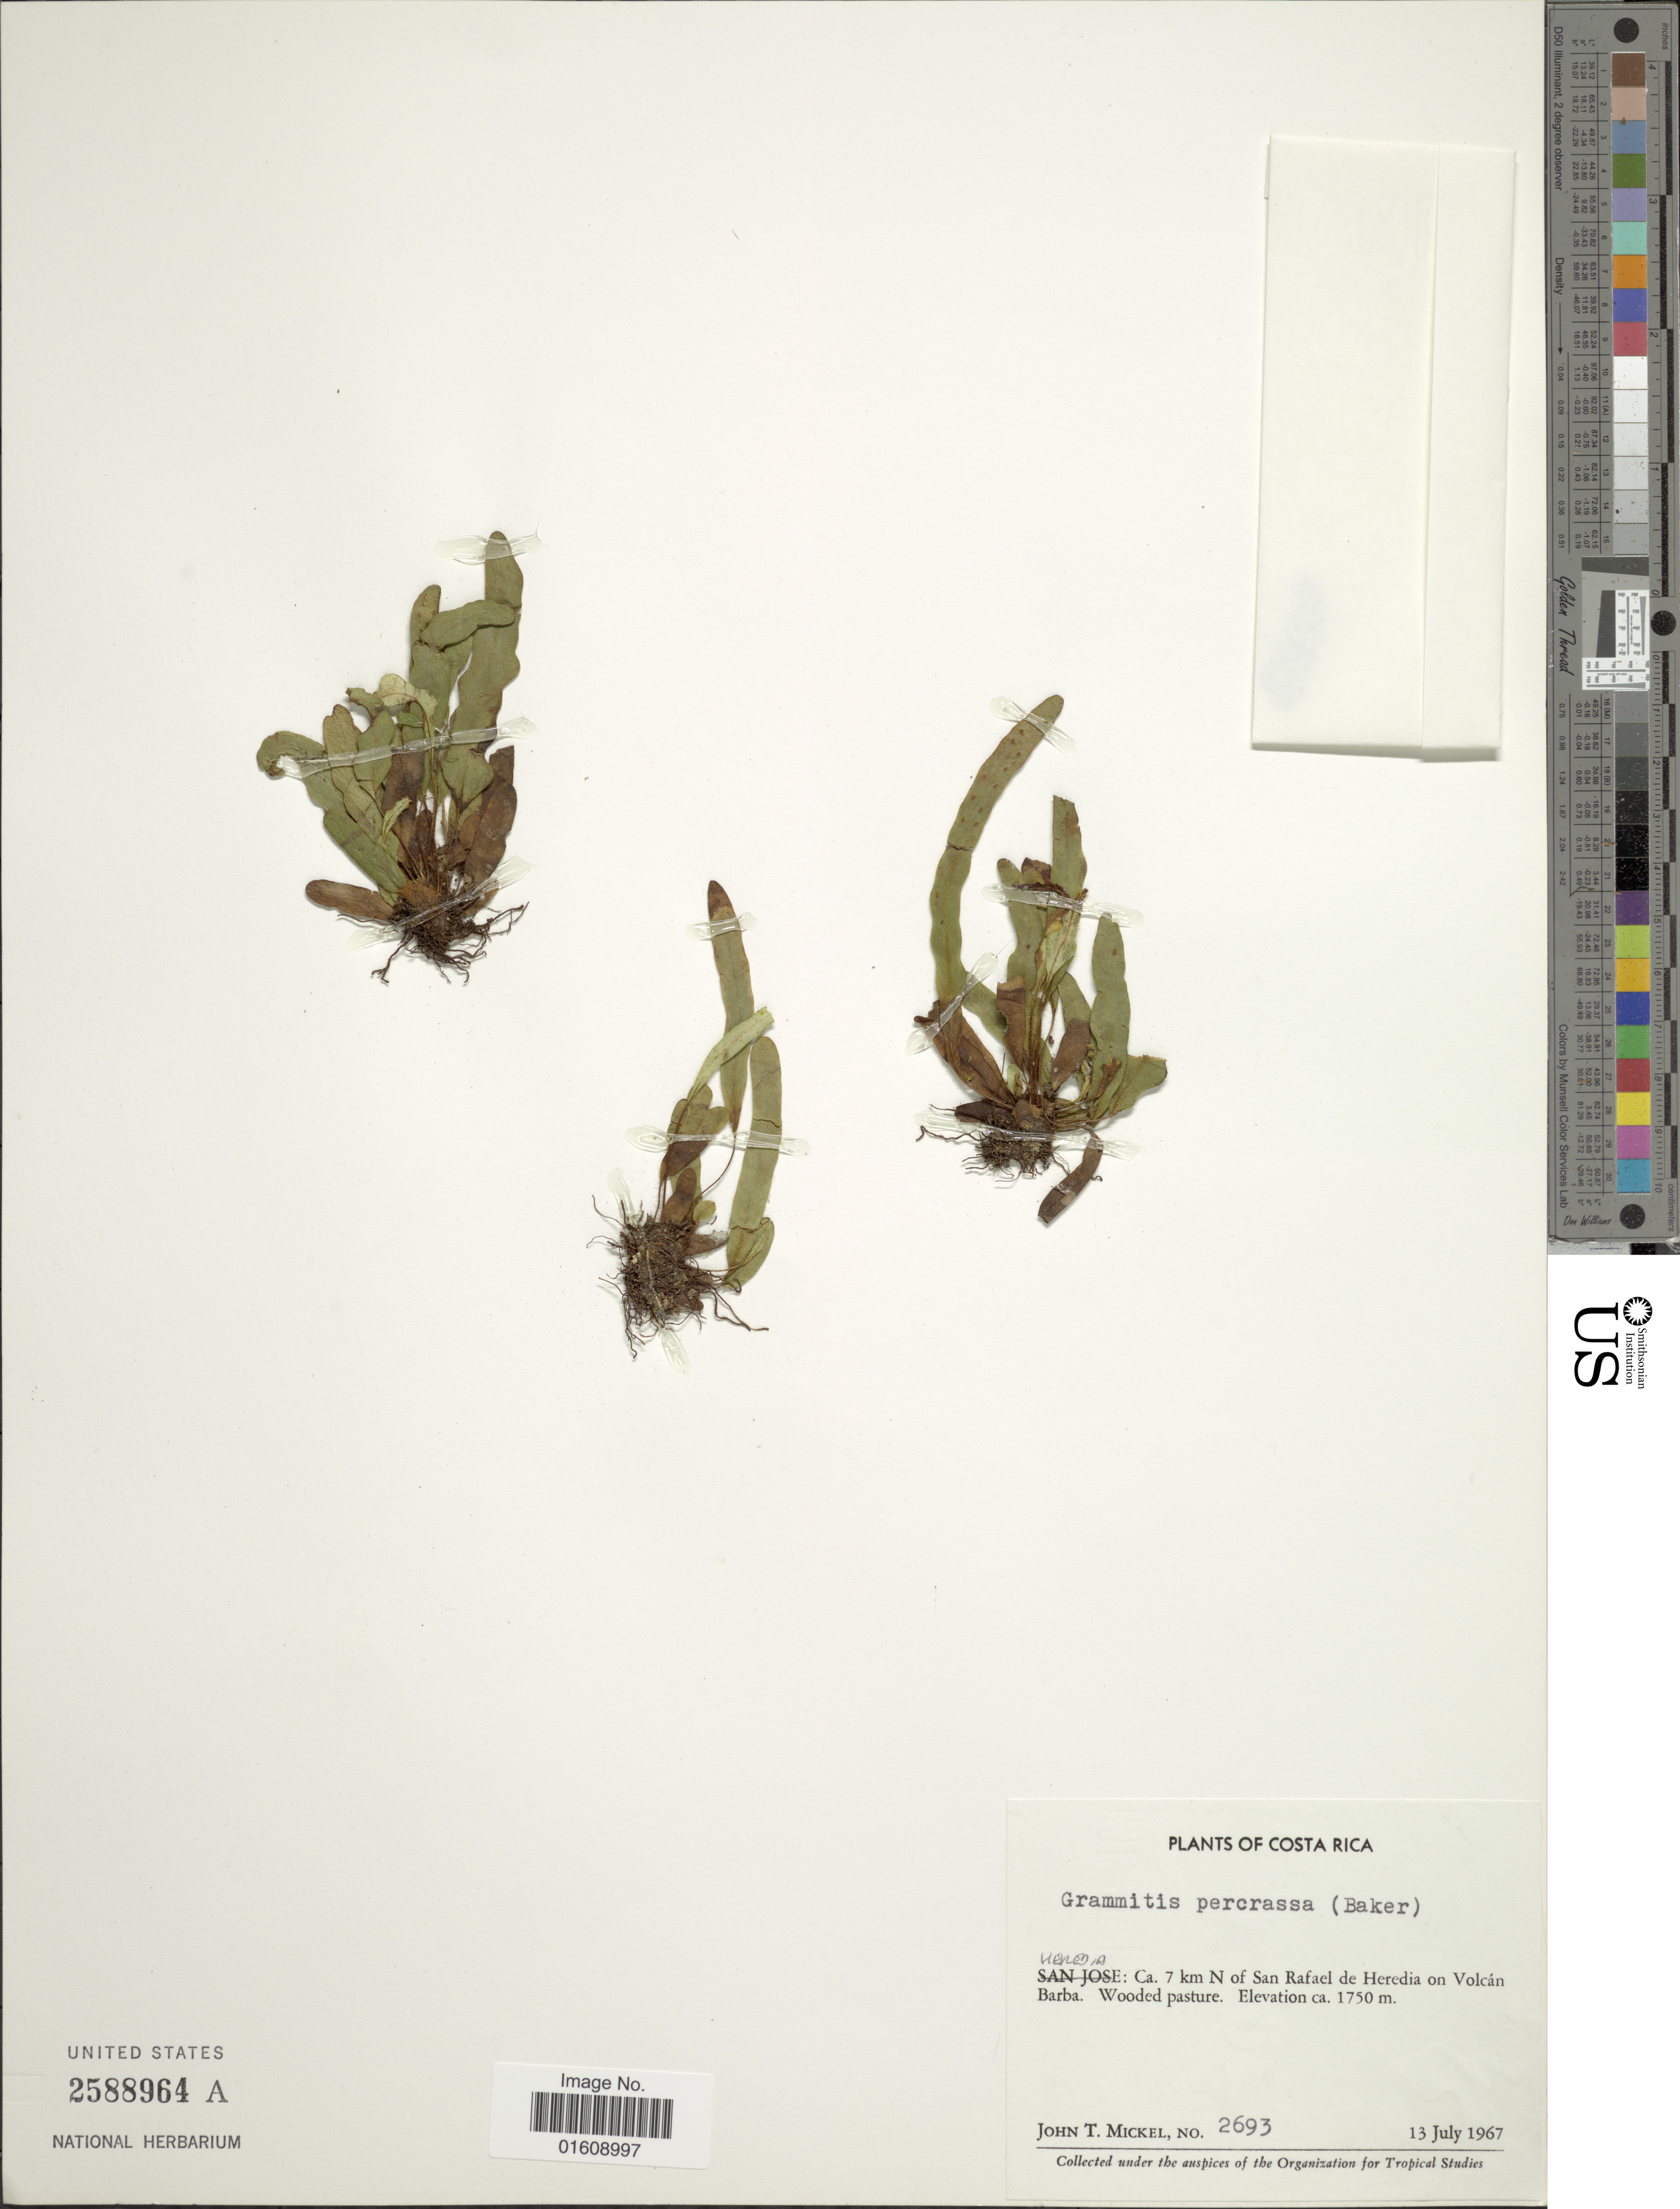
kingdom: Plantae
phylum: Tracheophyta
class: Polypodiopsida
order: Polypodiales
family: Polypodiaceae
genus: Enterosora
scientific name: Enterosora percrassa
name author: (Baker) L.E. Bishop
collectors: J. T. Mickel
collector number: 2693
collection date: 1967-07-13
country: Costa Rica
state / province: Heredia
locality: Costa Rica, Heredia: Ca. 7 km N of San Rafael de Heredia on Volcán Barba.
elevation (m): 1750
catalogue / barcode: US 2588964A